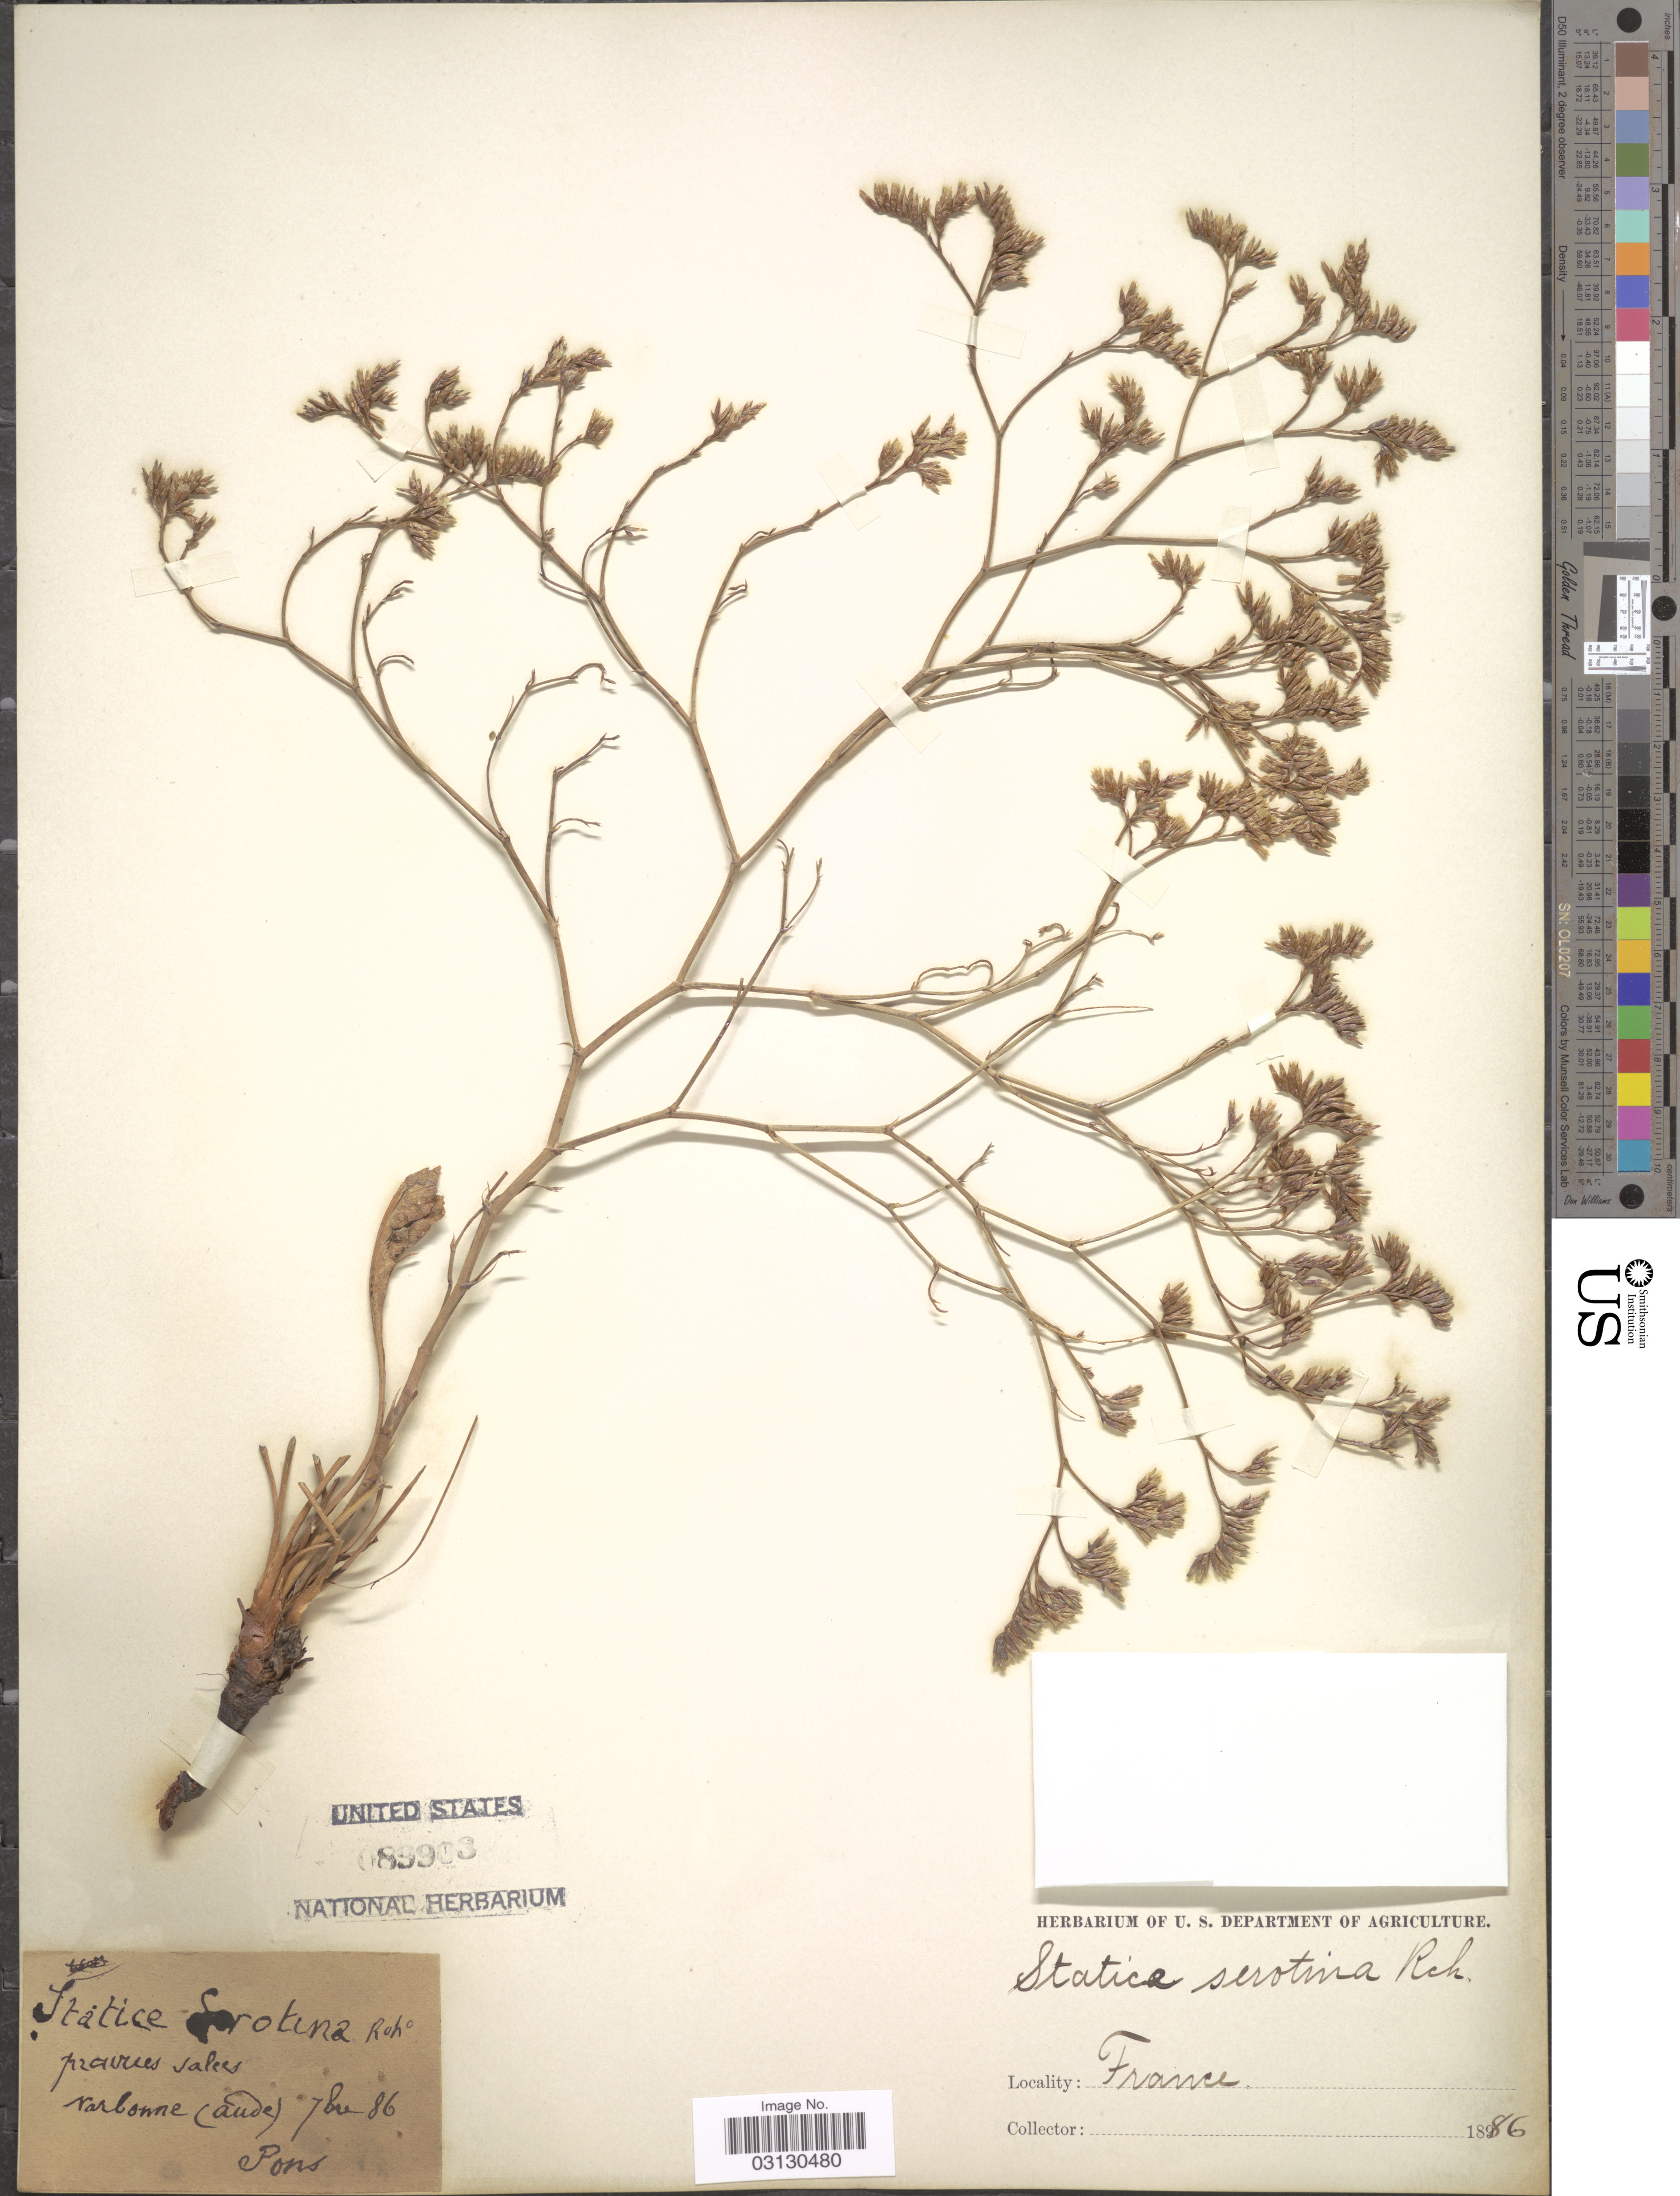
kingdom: Plantae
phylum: Tracheophyta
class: Magnoliopsida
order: Caryophyllales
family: Plumbaginaceae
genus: Limonium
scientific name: Limonium serotinum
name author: (Rchb.) Pignatti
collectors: Pons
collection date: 1886-09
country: France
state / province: Occitanie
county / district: Aude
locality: Narbonne (aude).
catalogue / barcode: US 89903